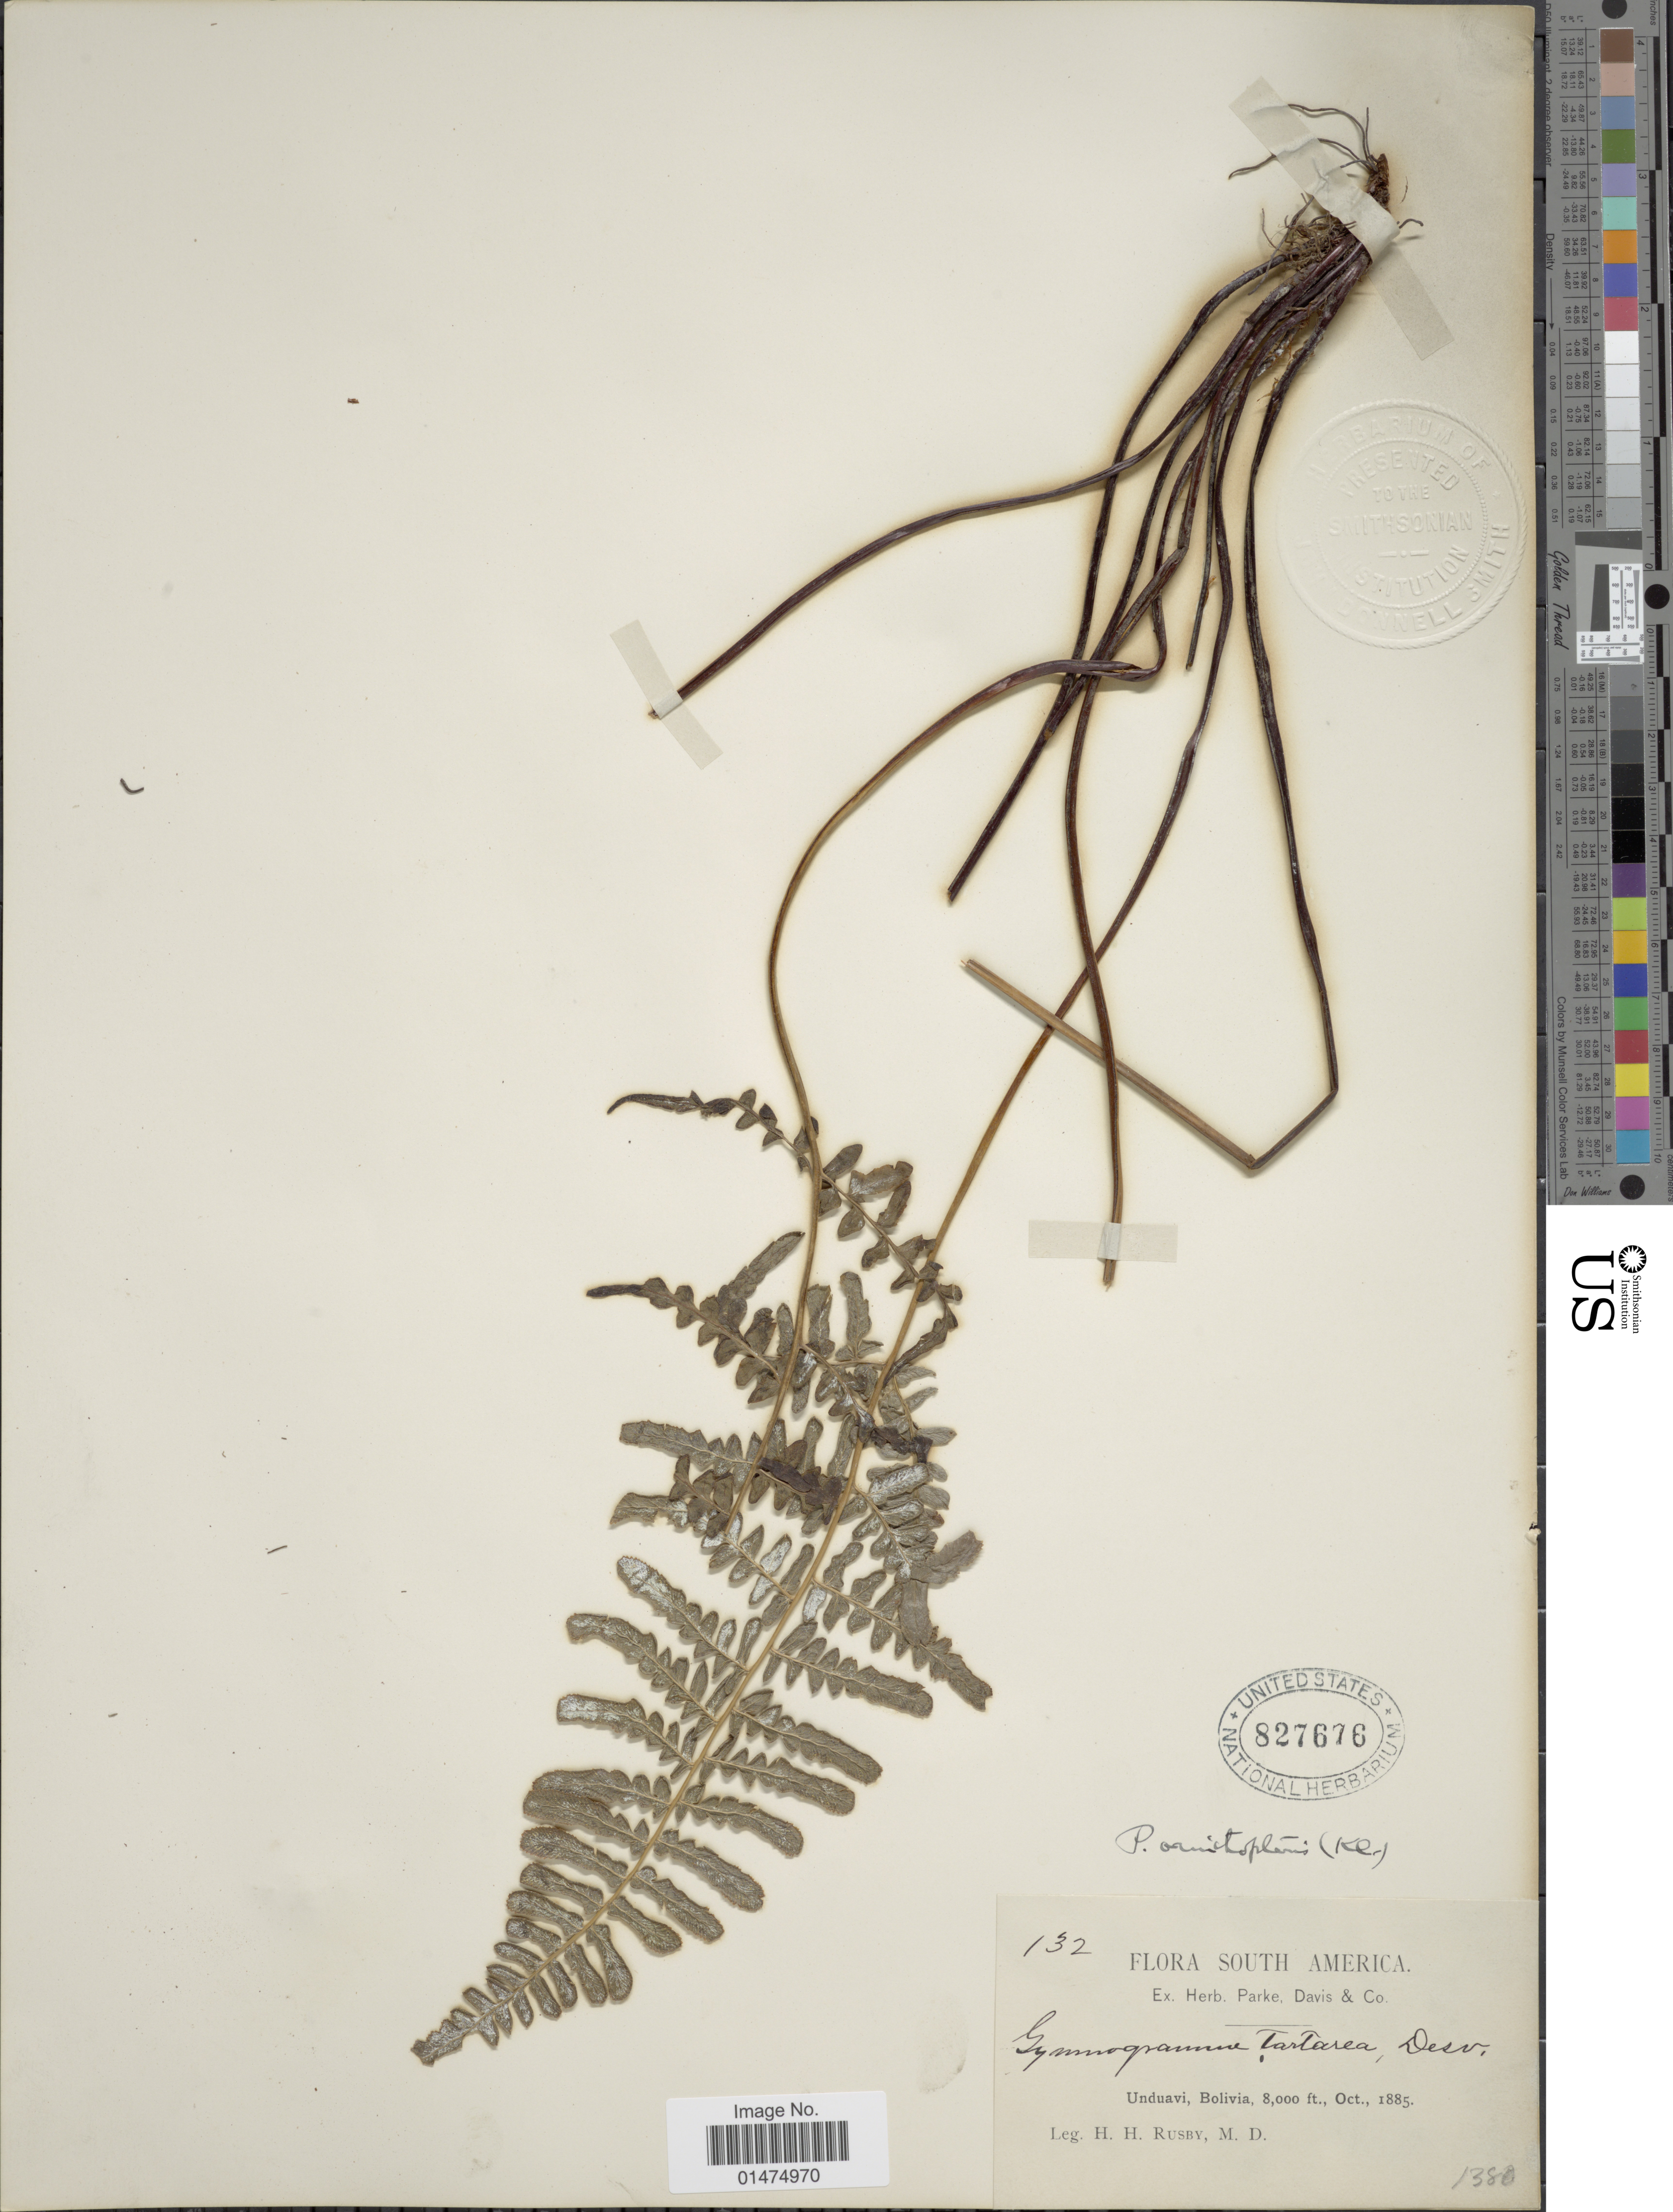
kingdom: Plantae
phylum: Tracheophyta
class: Polypodiopsida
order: Polypodiales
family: Pteridaceae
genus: Pityrogramma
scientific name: Pityrogramma chrysoconia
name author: (Desv.) Maxon ex Domin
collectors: H. H. Rusby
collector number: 132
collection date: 1885-10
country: Bolivia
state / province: La Paz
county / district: Nor Yungas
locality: Unduavi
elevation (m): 2438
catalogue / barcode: US 827676